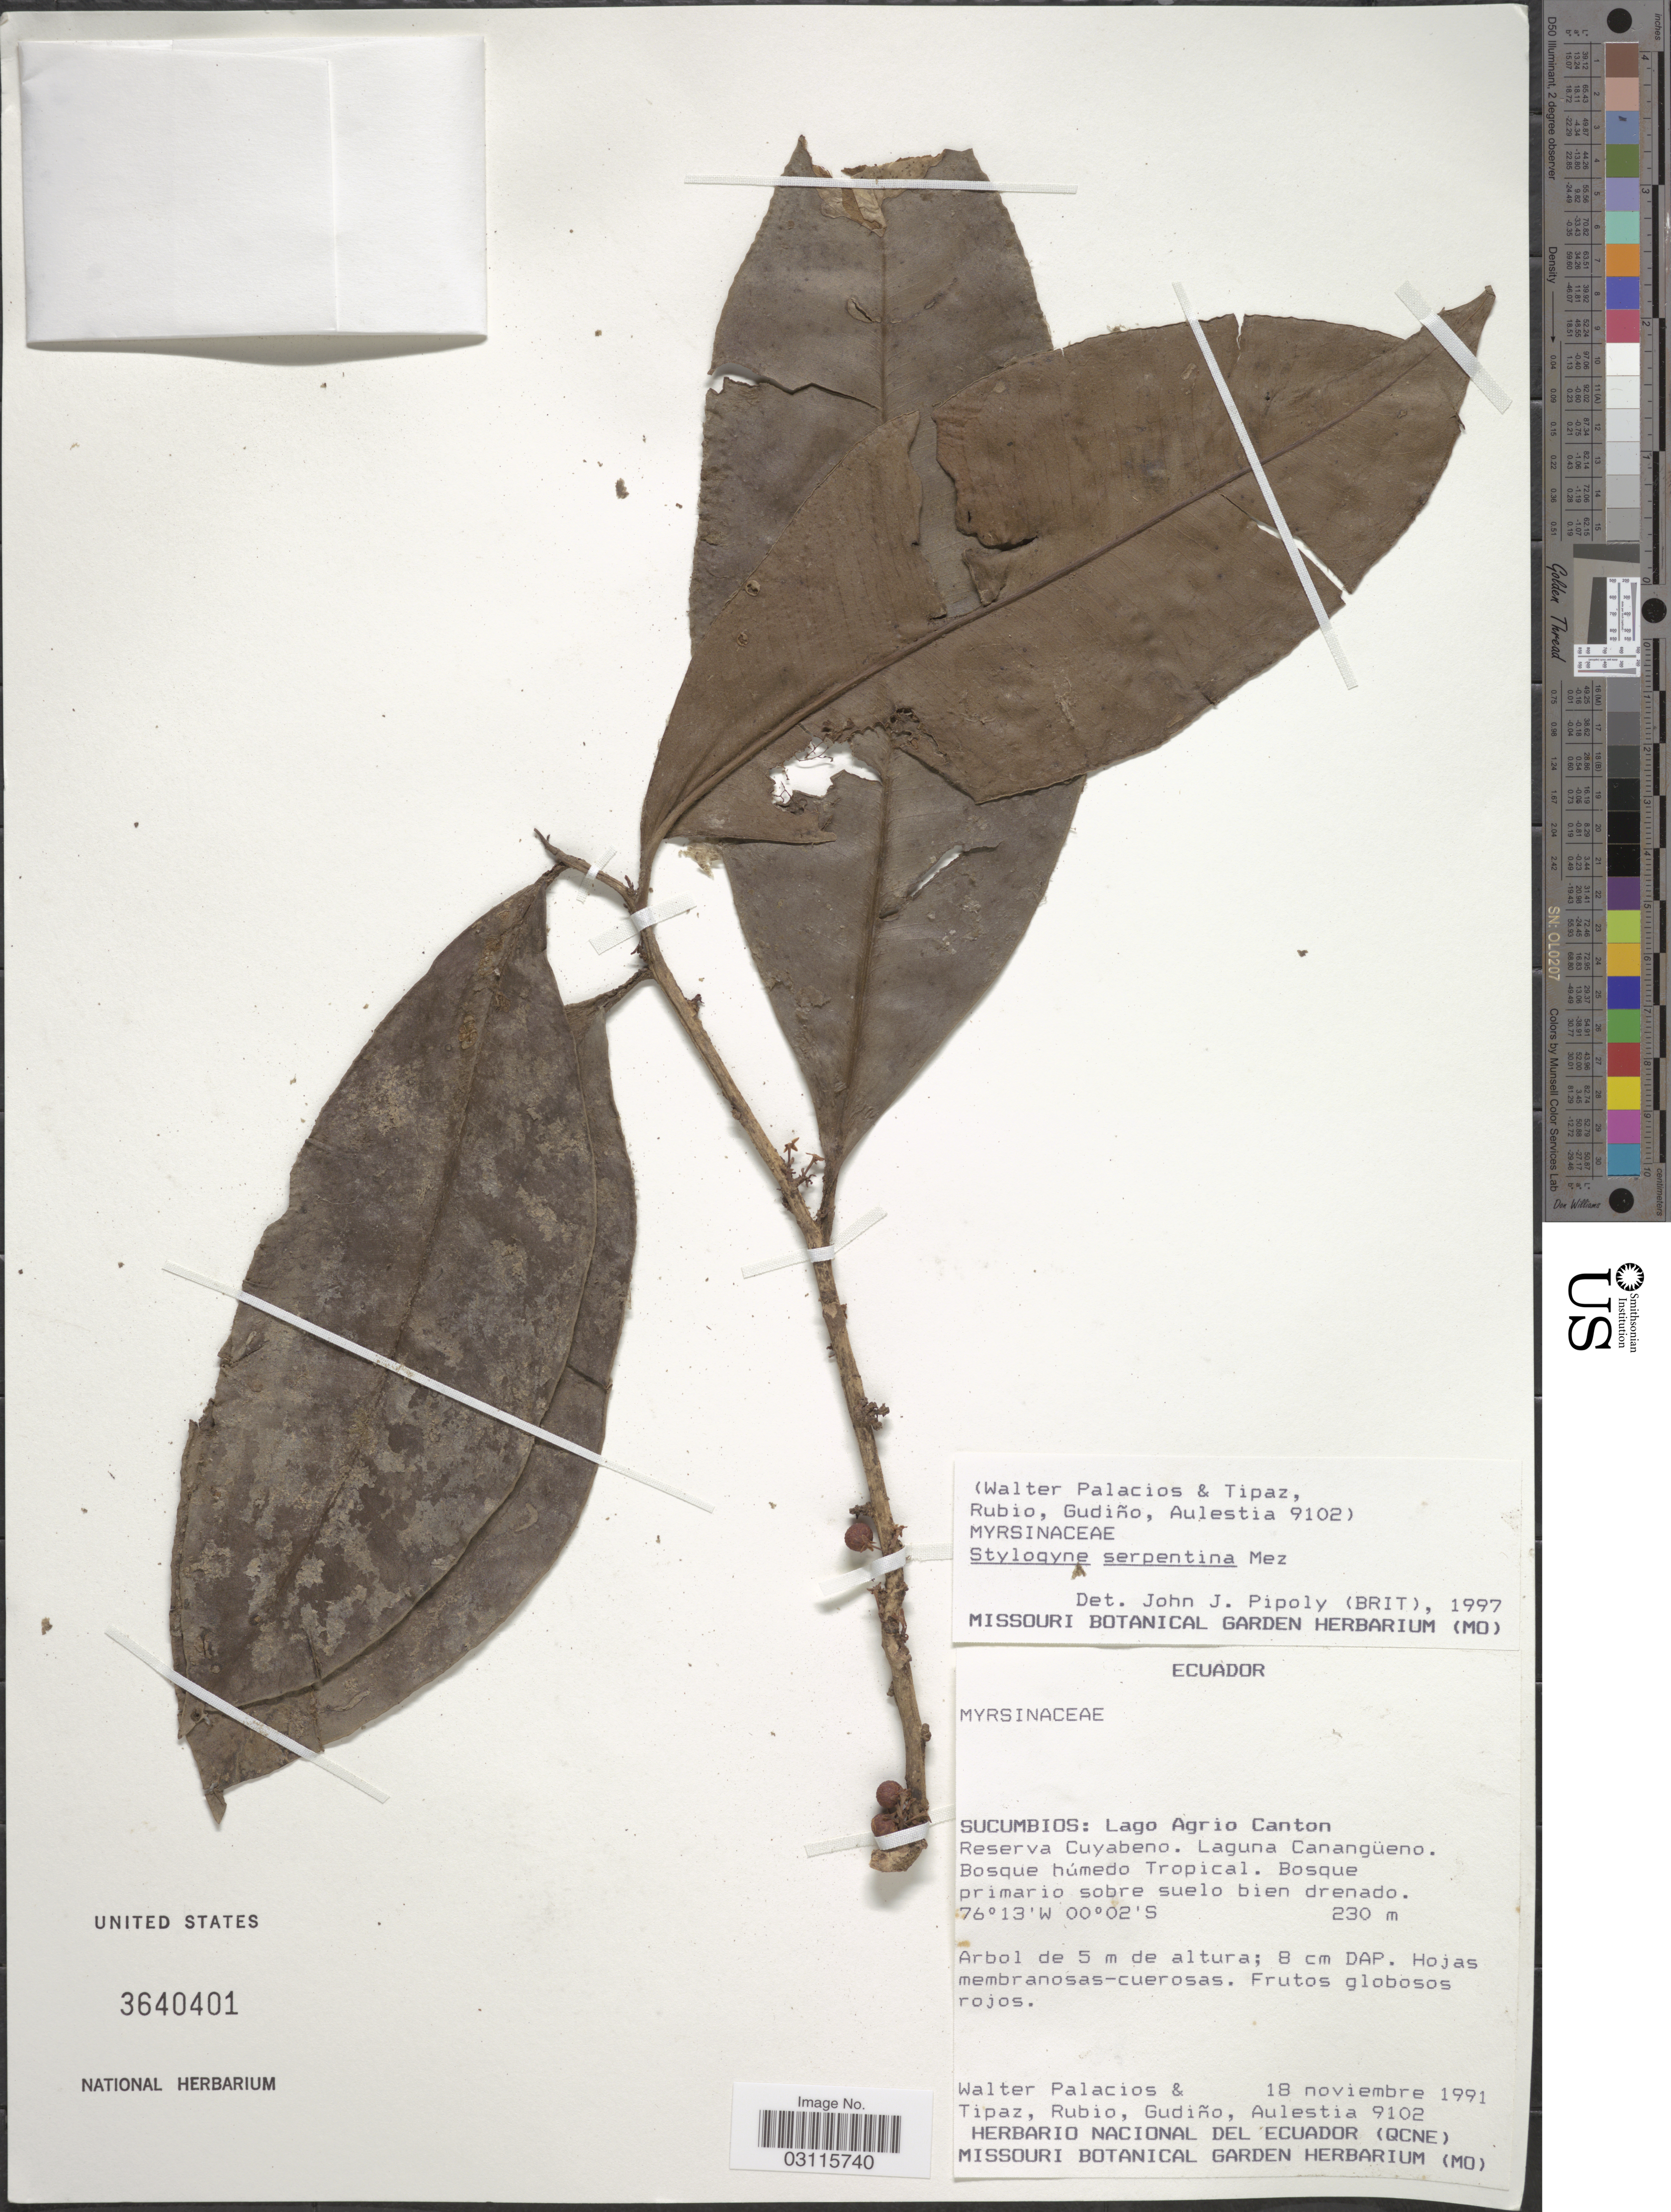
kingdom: Plantae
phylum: Tracheophyta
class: Magnoliopsida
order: Ericales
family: Primulaceae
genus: Stylogyne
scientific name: Stylogyne serpentina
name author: Mez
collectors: W. Palacios, -. Tipaz, -. Rubio, -. Gudiño & -. Aulestia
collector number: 9102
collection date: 1991-11-18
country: Ecuador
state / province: Sucumbíos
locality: Sucumbios: Lago Agrio Canton. Reserva Cuyabeno. Laguna Canangüeno.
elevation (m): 230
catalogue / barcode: US 3640401